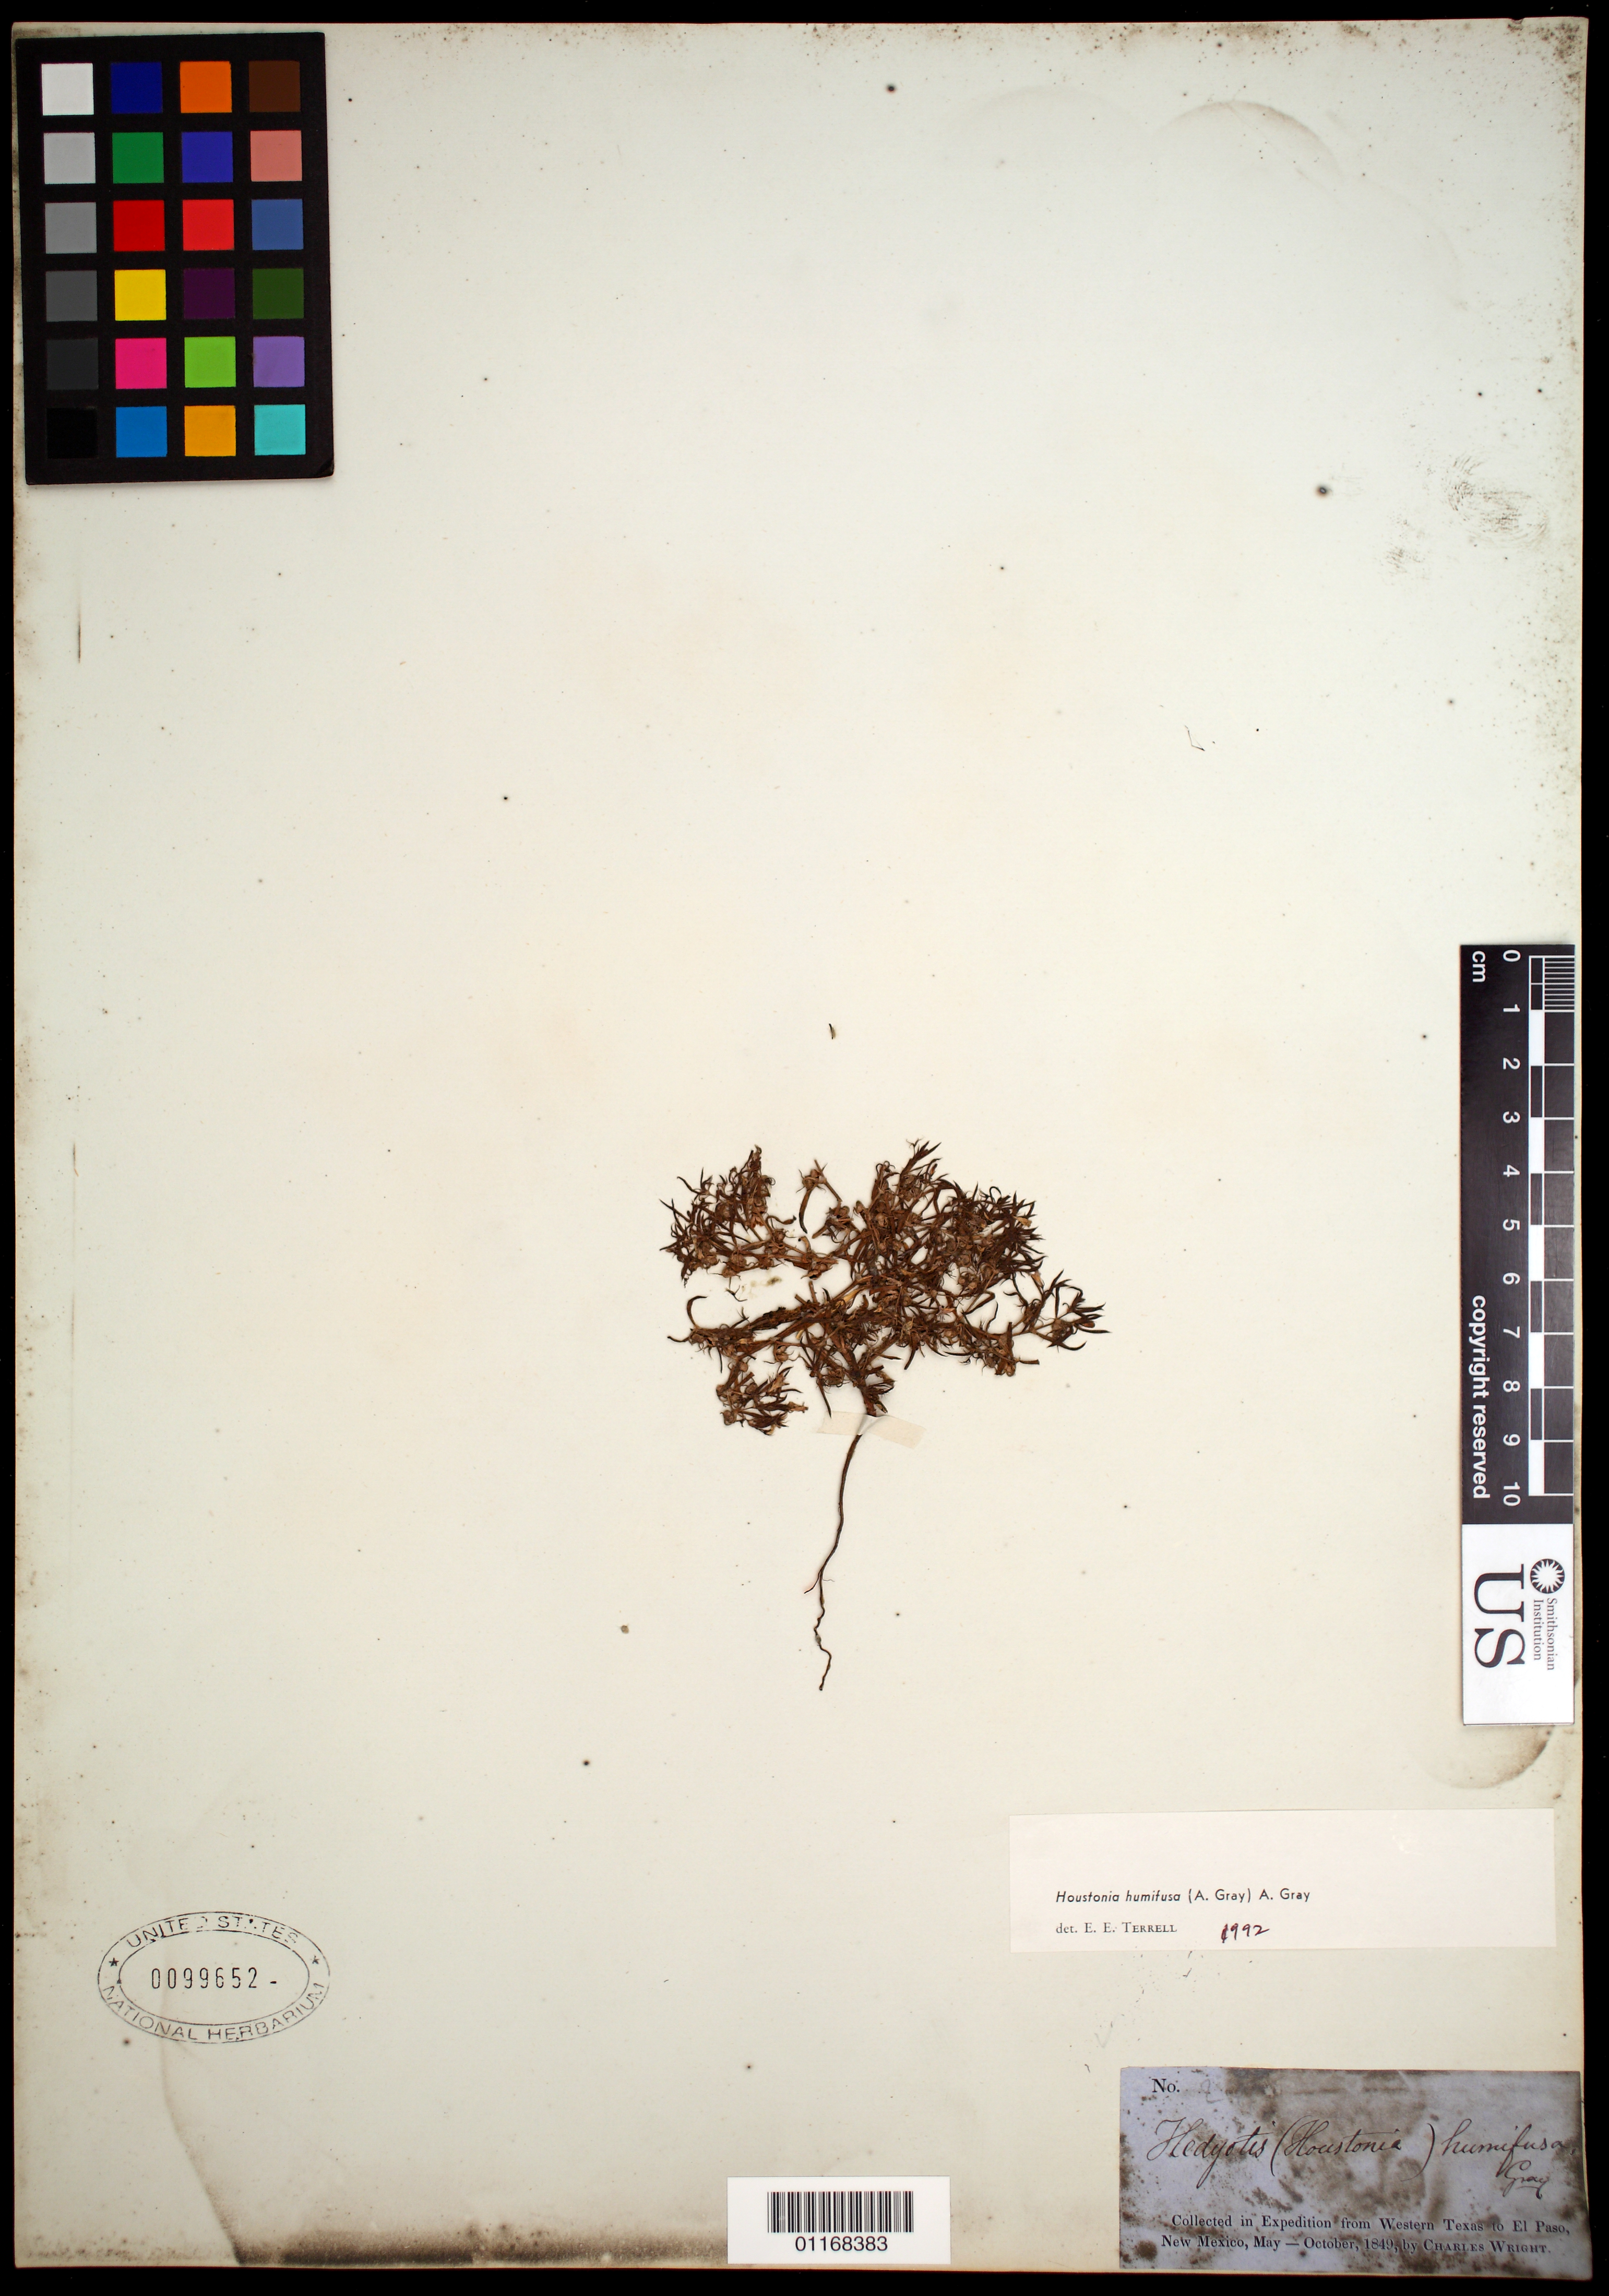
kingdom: Plantae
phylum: Tracheophyta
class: Magnoliopsida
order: Gentianales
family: Rubiaceae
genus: Houstonia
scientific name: Houstonia humifusa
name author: (A. Gray) A. Gray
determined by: Terrell, E. E.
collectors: C. Wright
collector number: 291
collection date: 1849-05/1849-10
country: United States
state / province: New Mexico / Texas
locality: from Western Texas to El Paso, New Mexico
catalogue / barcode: US 99652